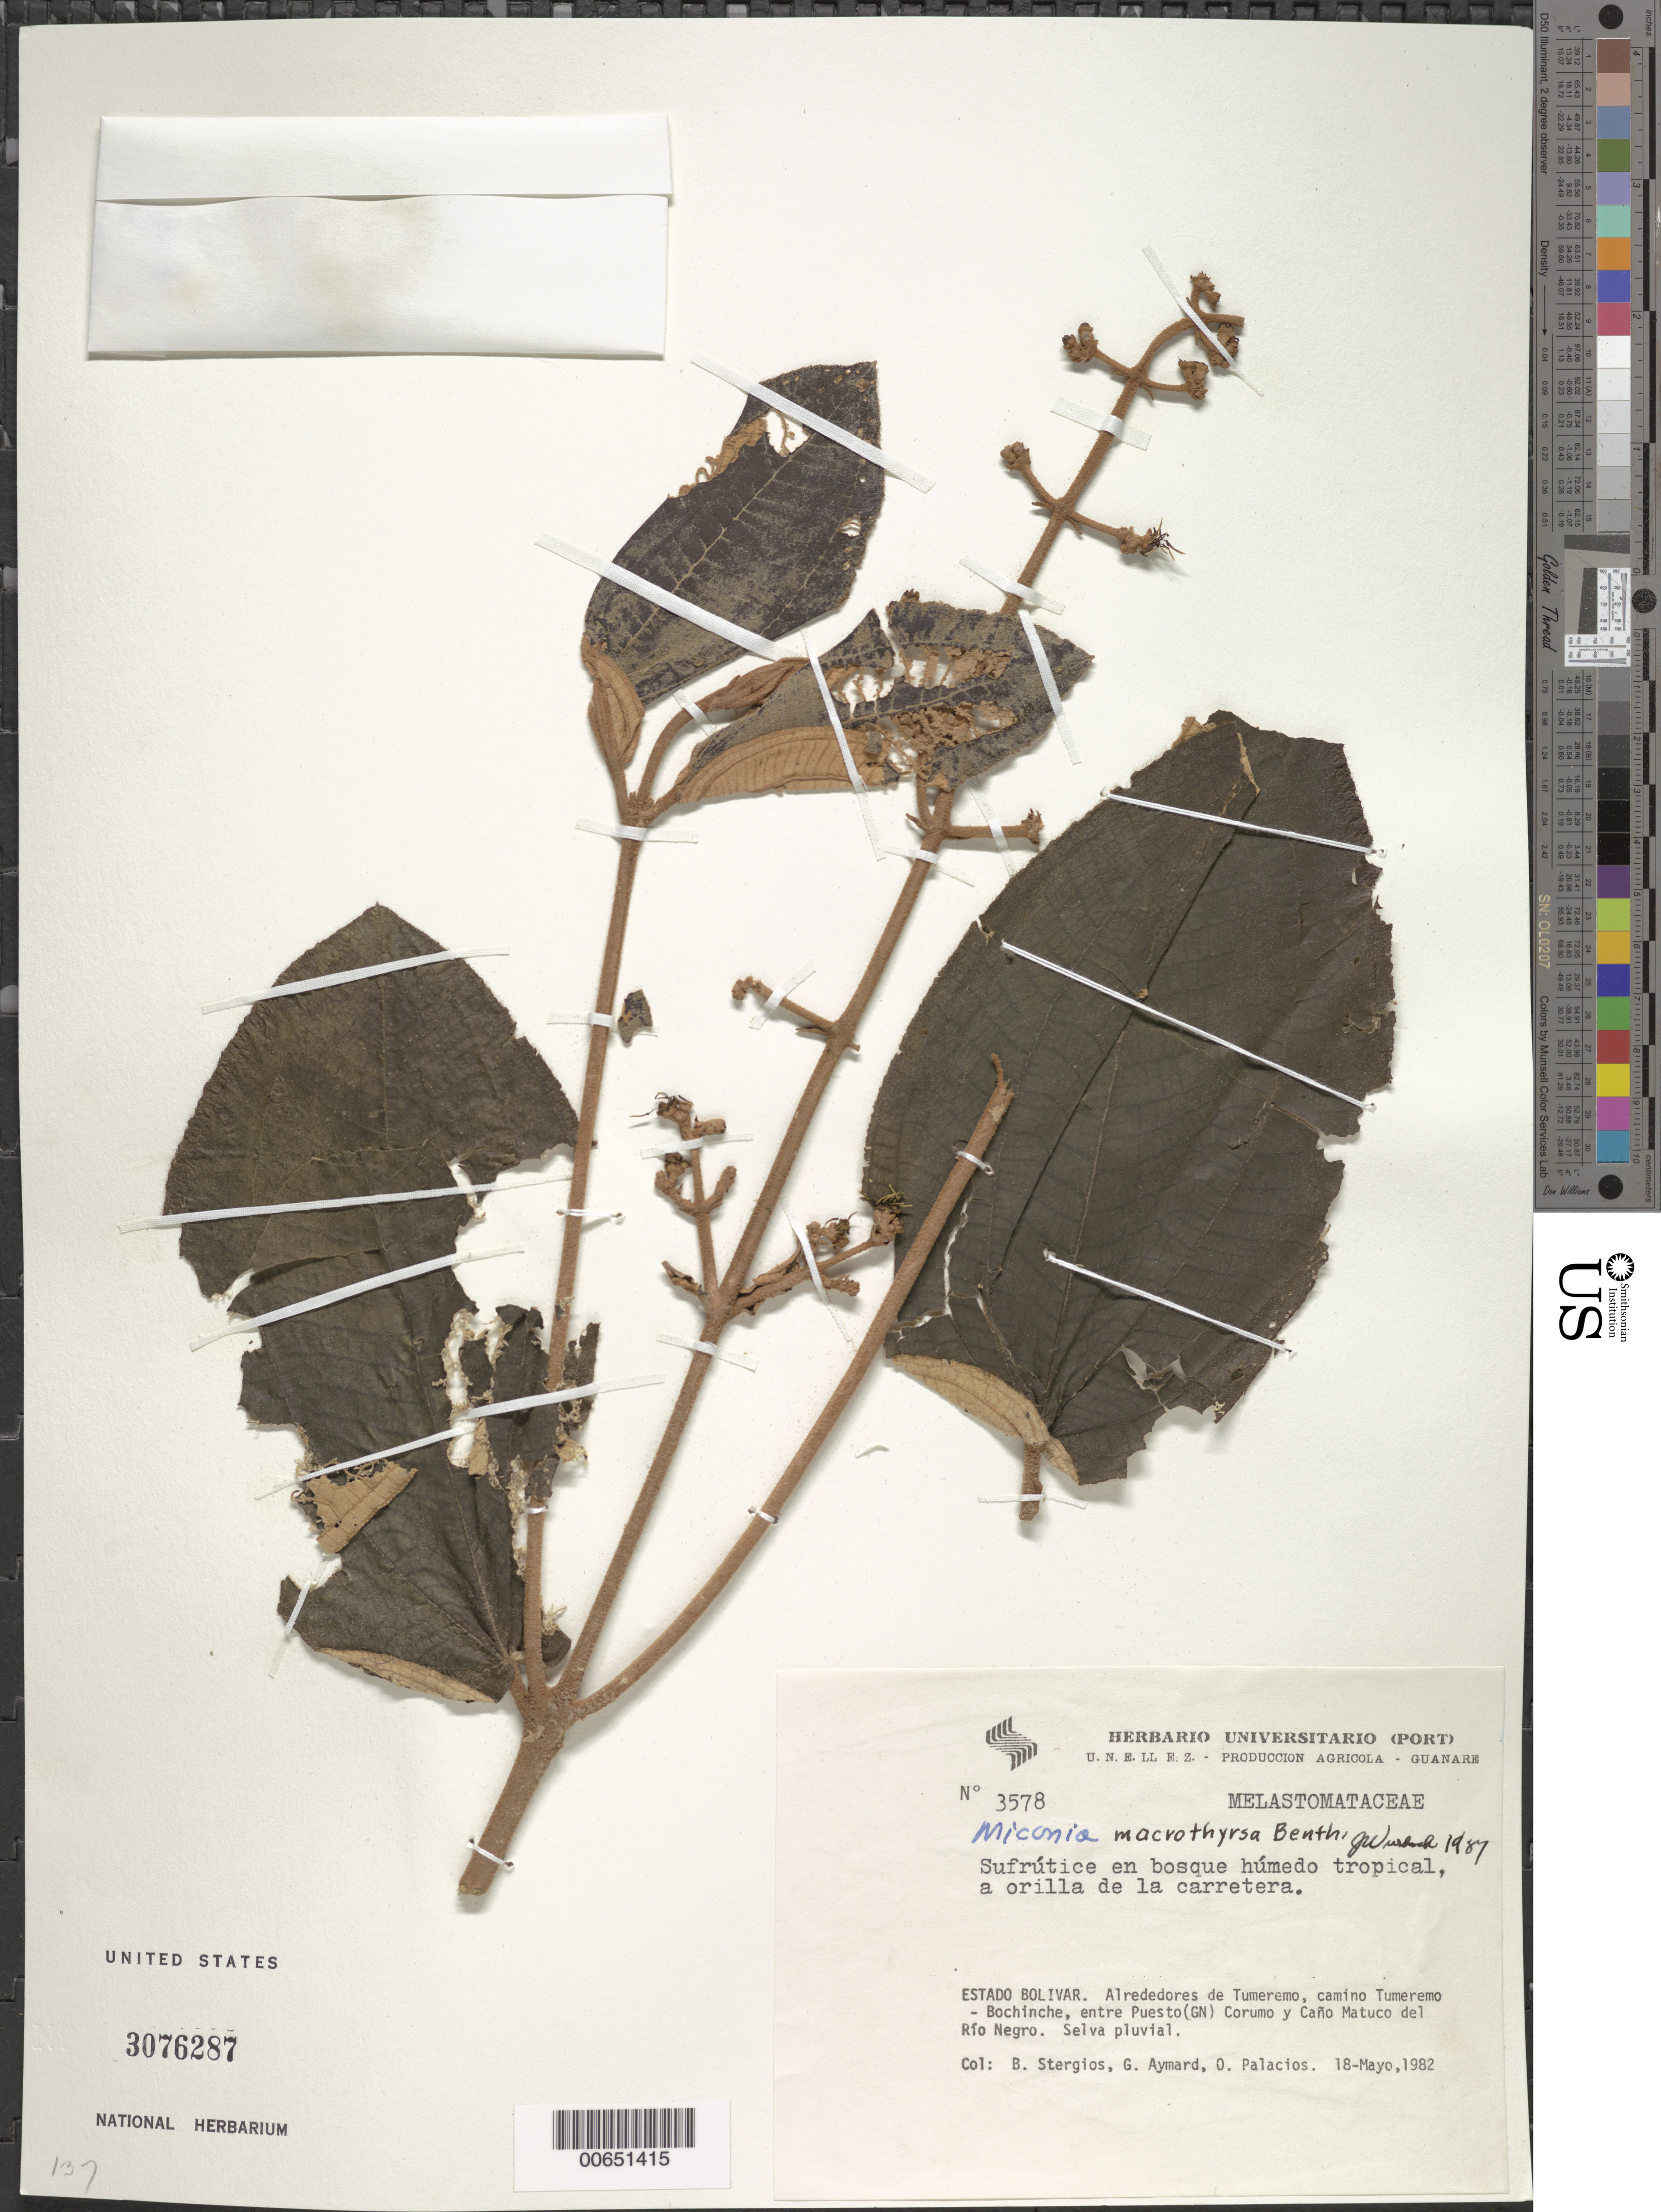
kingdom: Plantae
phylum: Tracheophyta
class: Magnoliopsida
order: Myrtales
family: Melastomataceae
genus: Miconia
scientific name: Miconia macrothyrsa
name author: Benth.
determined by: Wurdack, John J., (US), US (UNITED STATES)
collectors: B. G. Stergios, G. A. Aymard & O. Palacios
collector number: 3578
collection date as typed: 18-May-82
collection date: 1982-05-18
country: Venezuela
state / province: Bolívar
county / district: Sifontes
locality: Tumeremo, camino Tumeremo - Bochinche, entre Puesto (GN) Corumo and Caño Matuco del Rio Negro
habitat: Selva pluvial; en bosque humedo tropical, a orilla de la carretera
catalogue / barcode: US 3076287